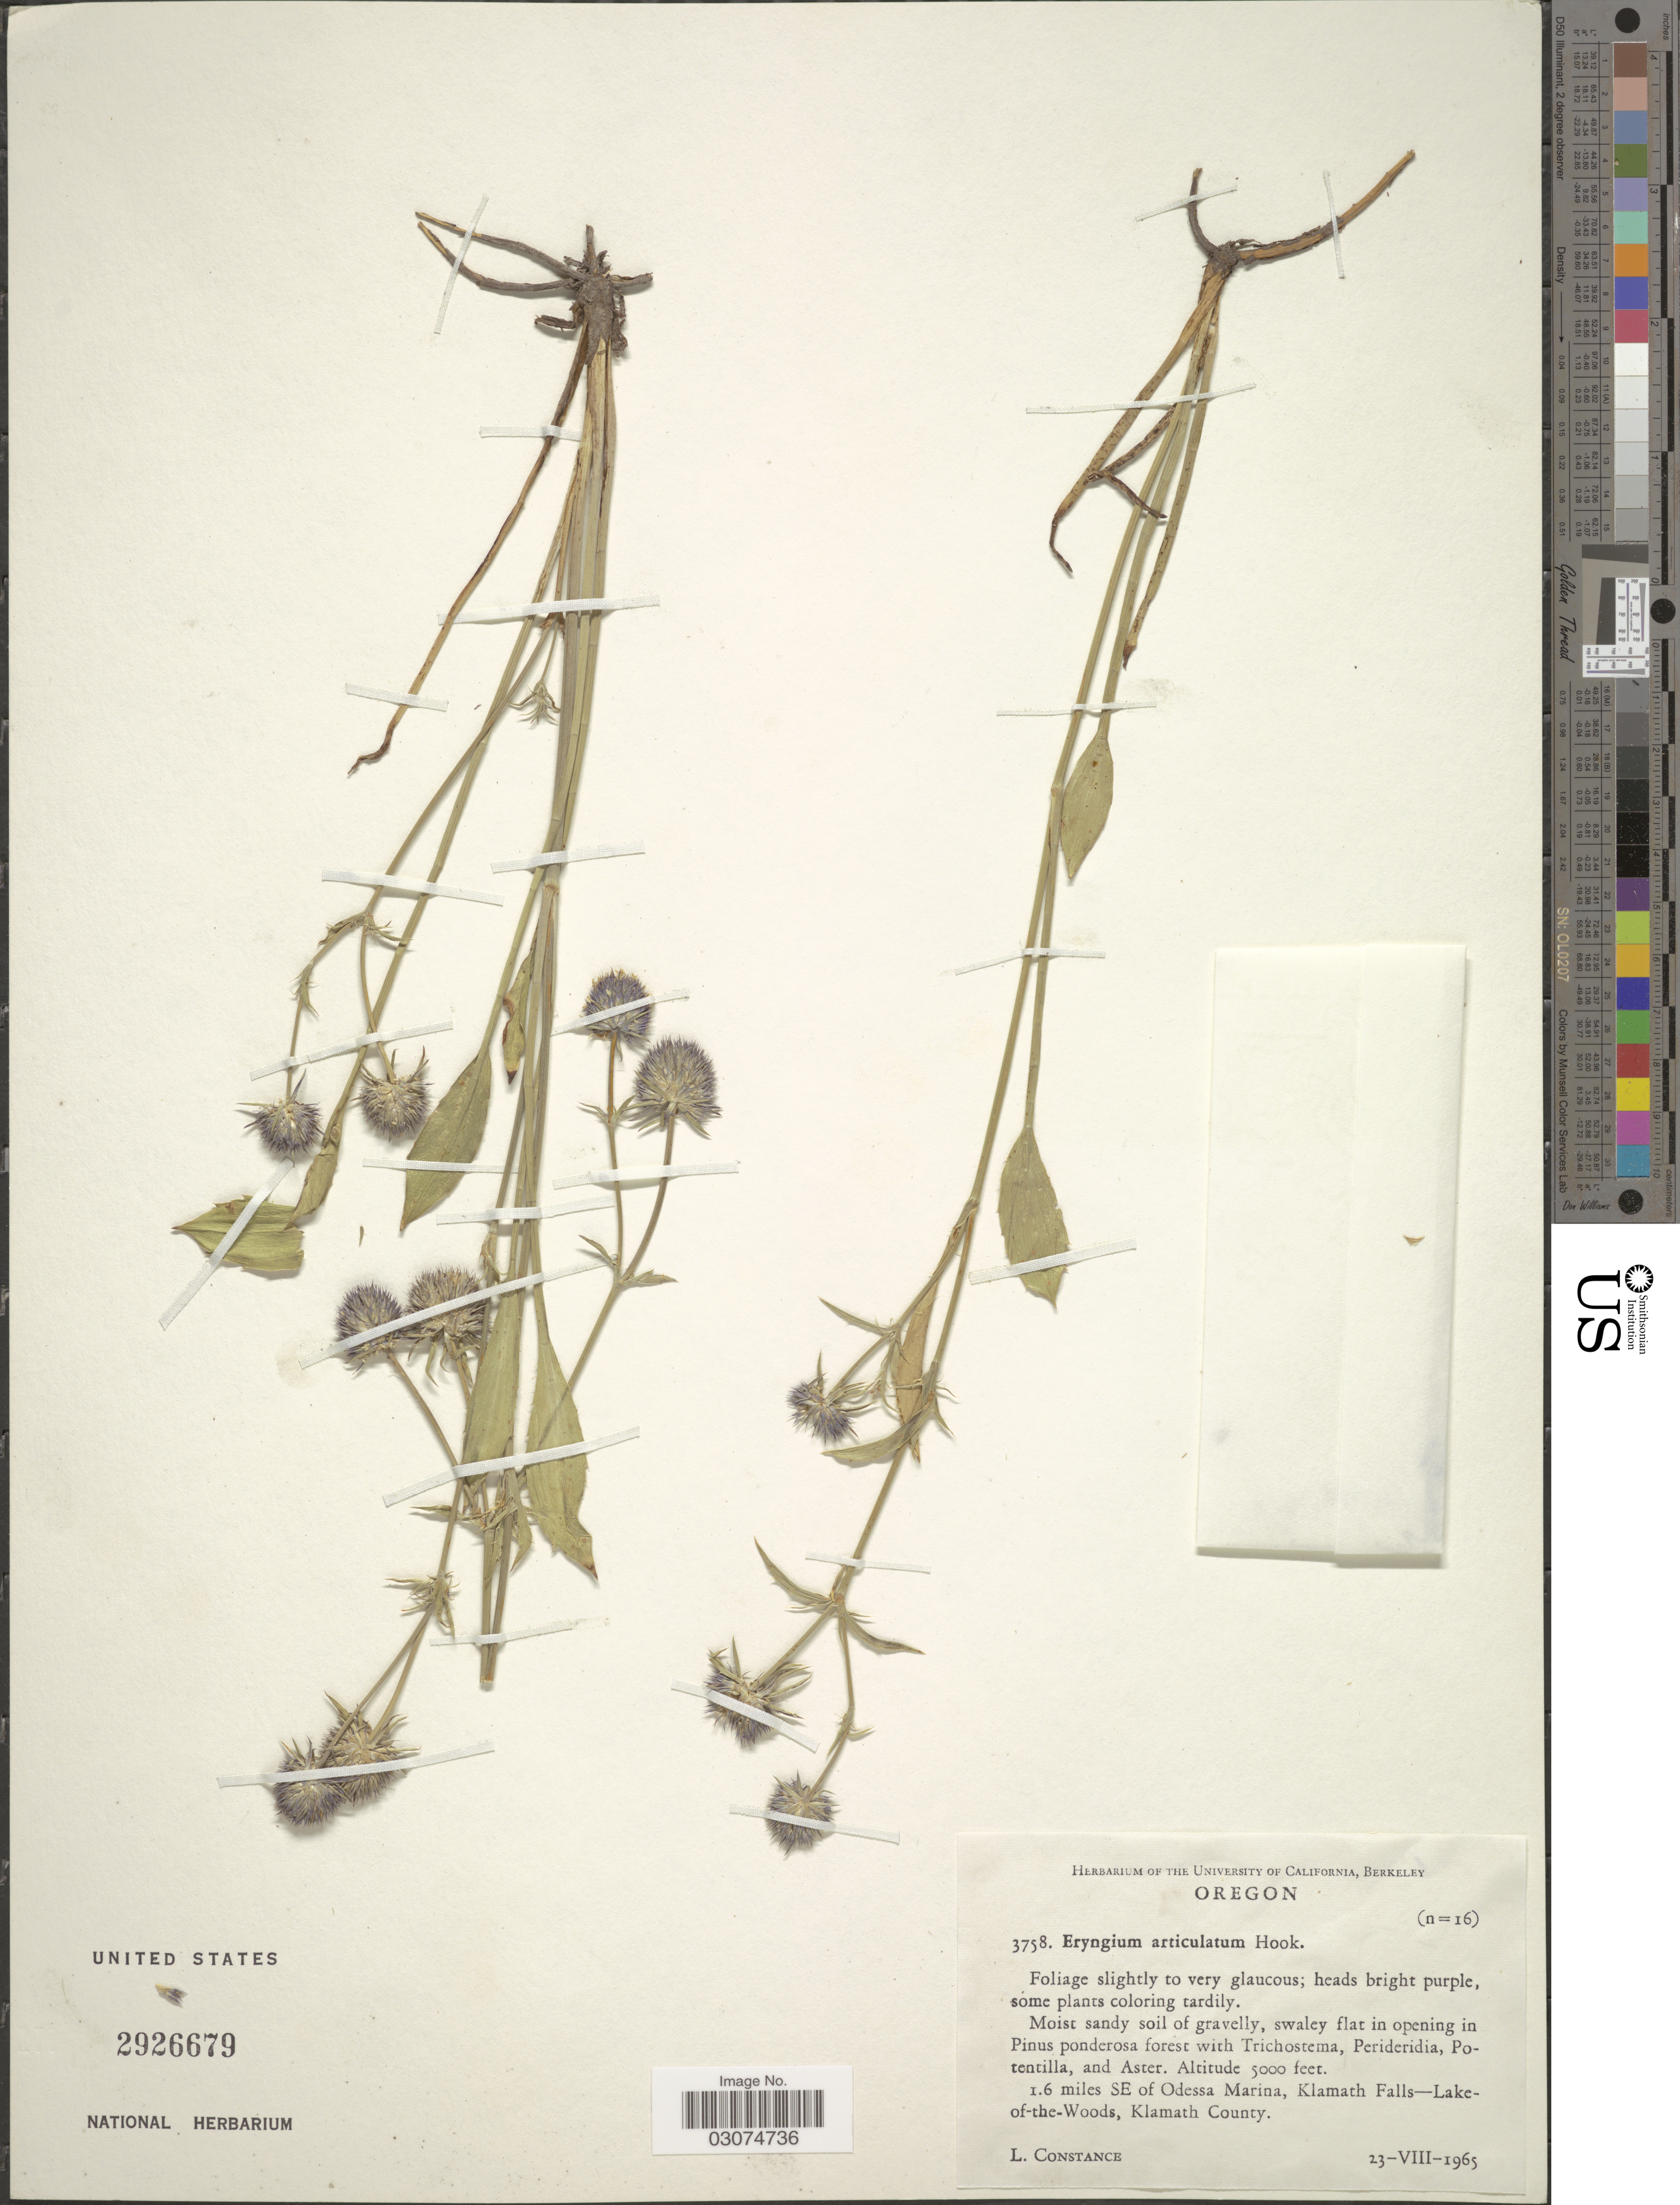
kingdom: Plantae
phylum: Tracheophyta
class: Magnoliopsida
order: Apiales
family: Apiaceae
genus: Eryngium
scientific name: Eryngium articulatum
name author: Hook.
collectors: L. Constance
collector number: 3758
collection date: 1965-08-23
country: United States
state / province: Oregon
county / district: Klamath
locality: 1.6 miles SE of Odessa Marina, Klamath Falls - Lake-of-the-Woods, Klamath County.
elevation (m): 1524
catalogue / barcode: US 2926679